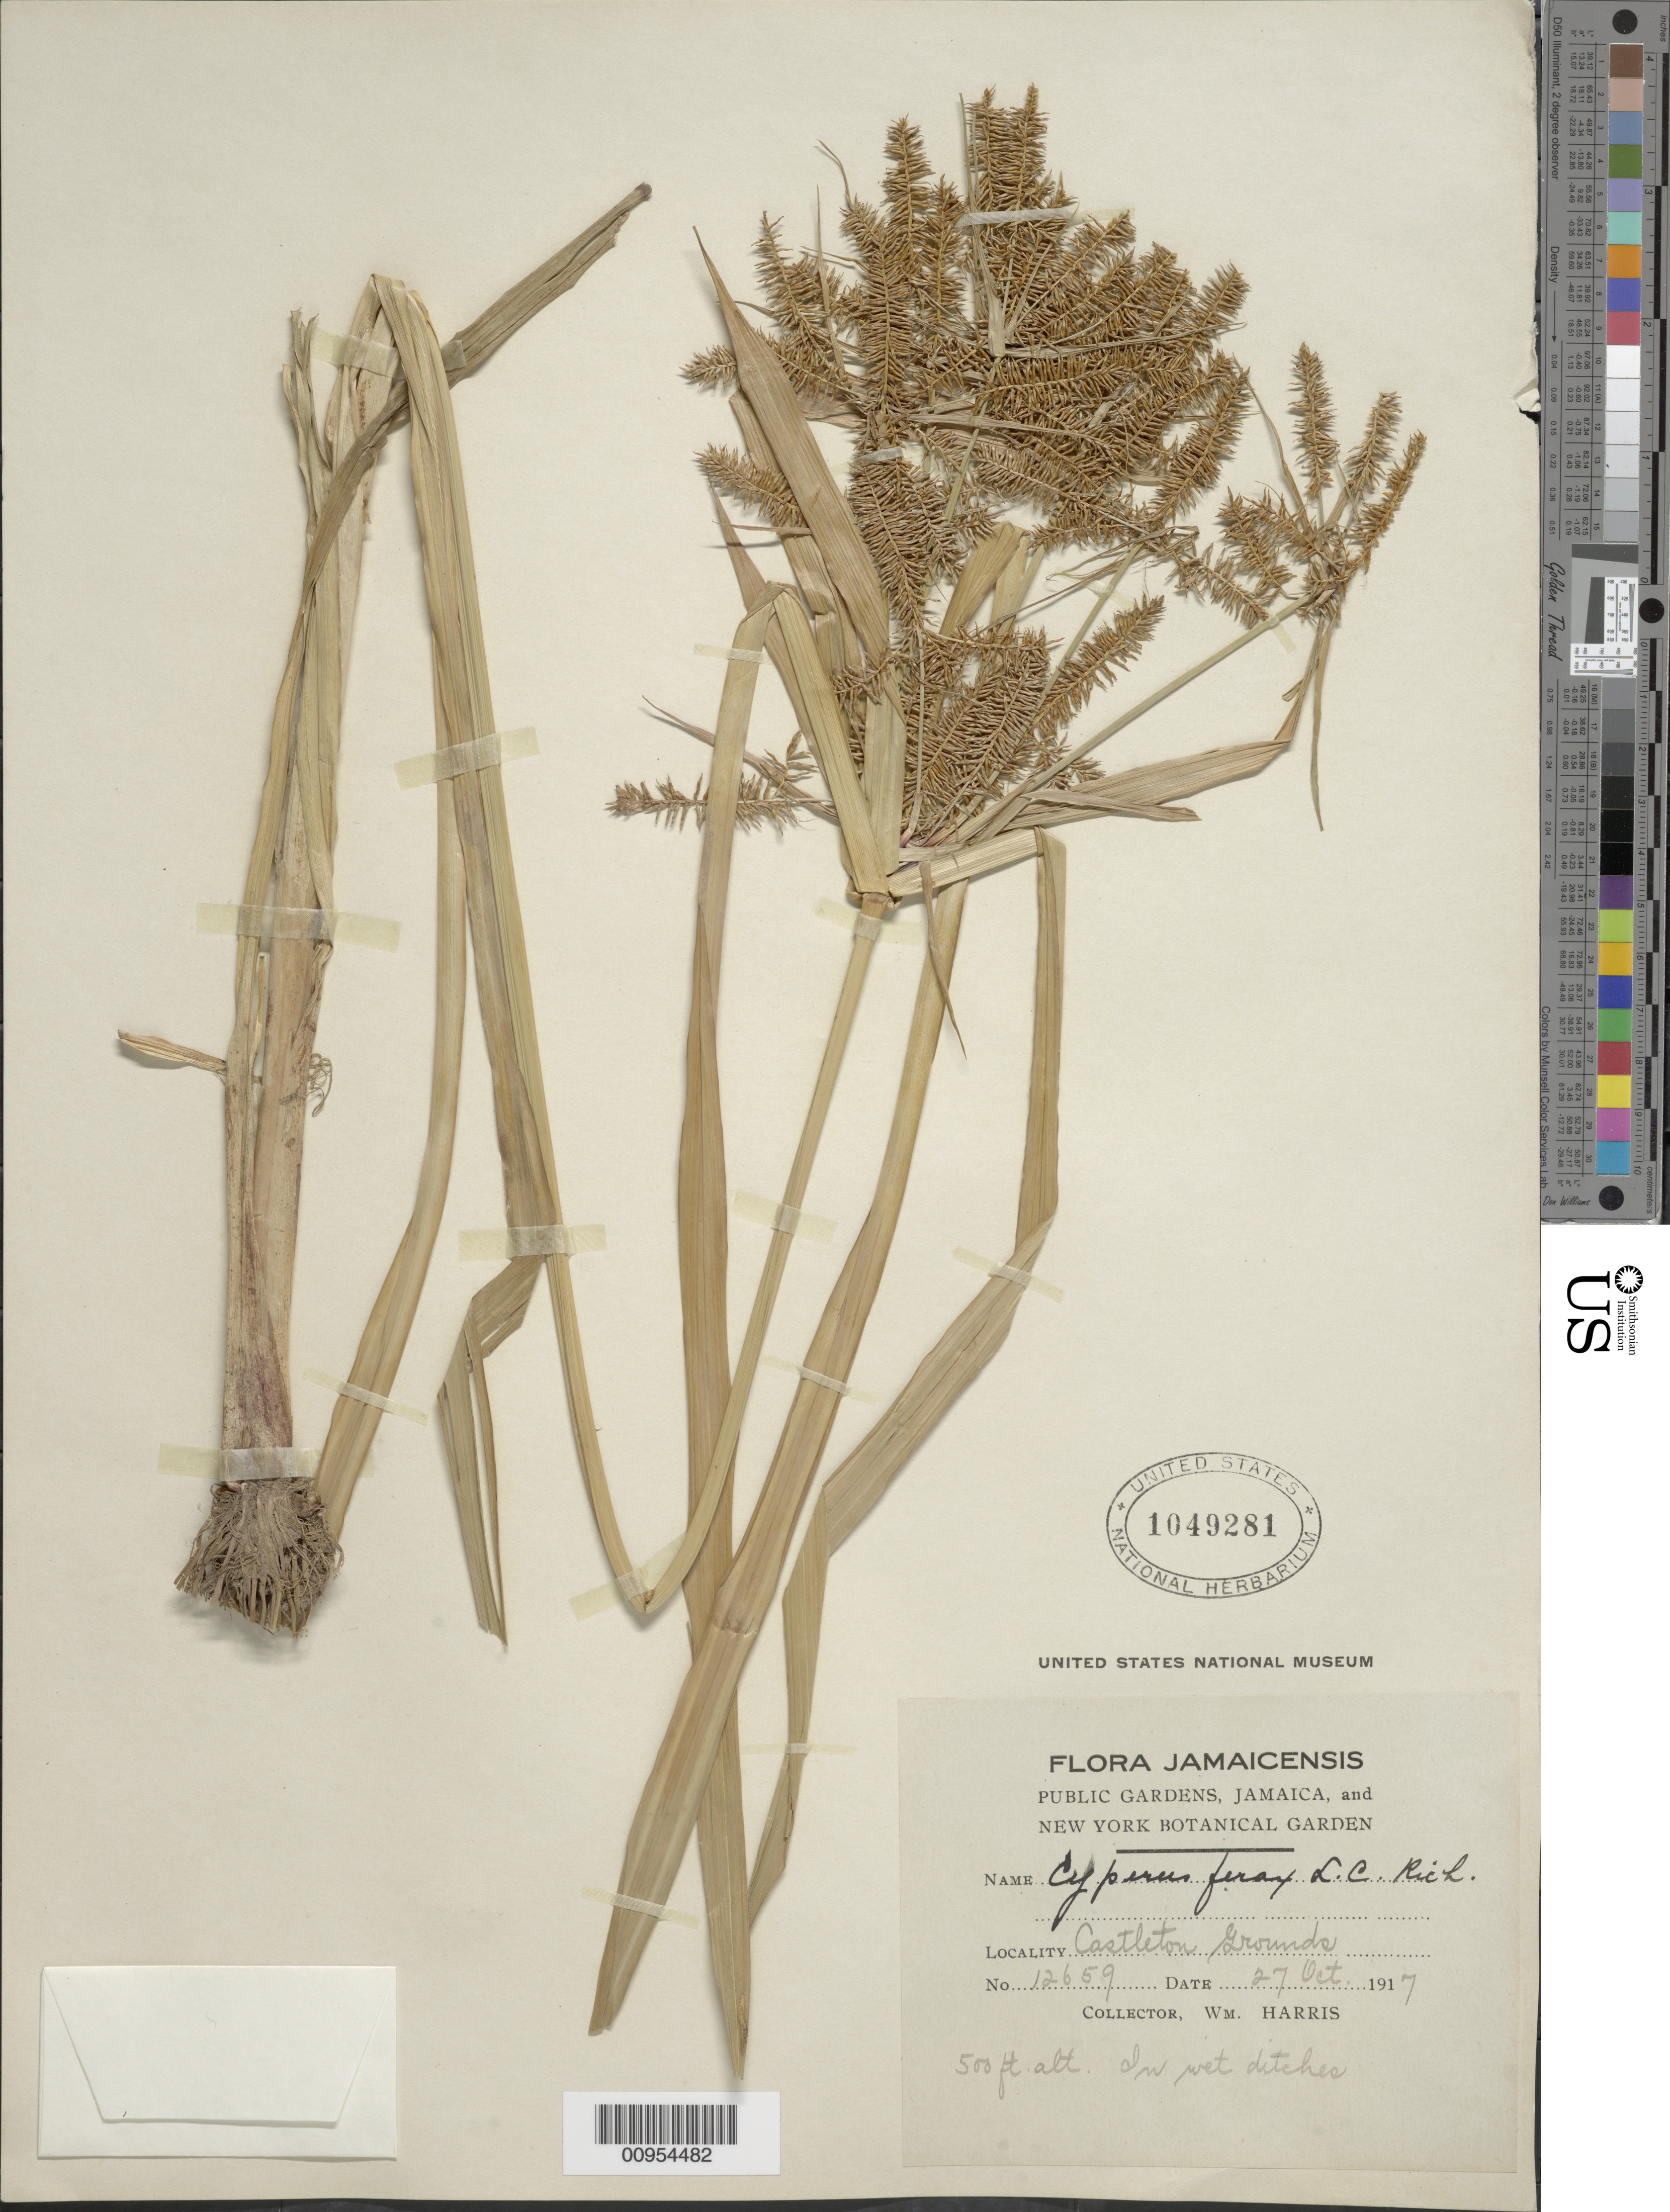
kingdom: Plantae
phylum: Tracheophyta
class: Liliopsida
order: Poales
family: Cyperaceae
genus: Cyperus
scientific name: Cyperus odoratus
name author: L.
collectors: W. H. Harris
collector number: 12659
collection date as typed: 27 Oct 1917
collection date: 1917-10-27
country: Jamaica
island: Jamaica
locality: Castle Grounds, ditches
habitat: In wet ditches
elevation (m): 152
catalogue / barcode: US 1049281